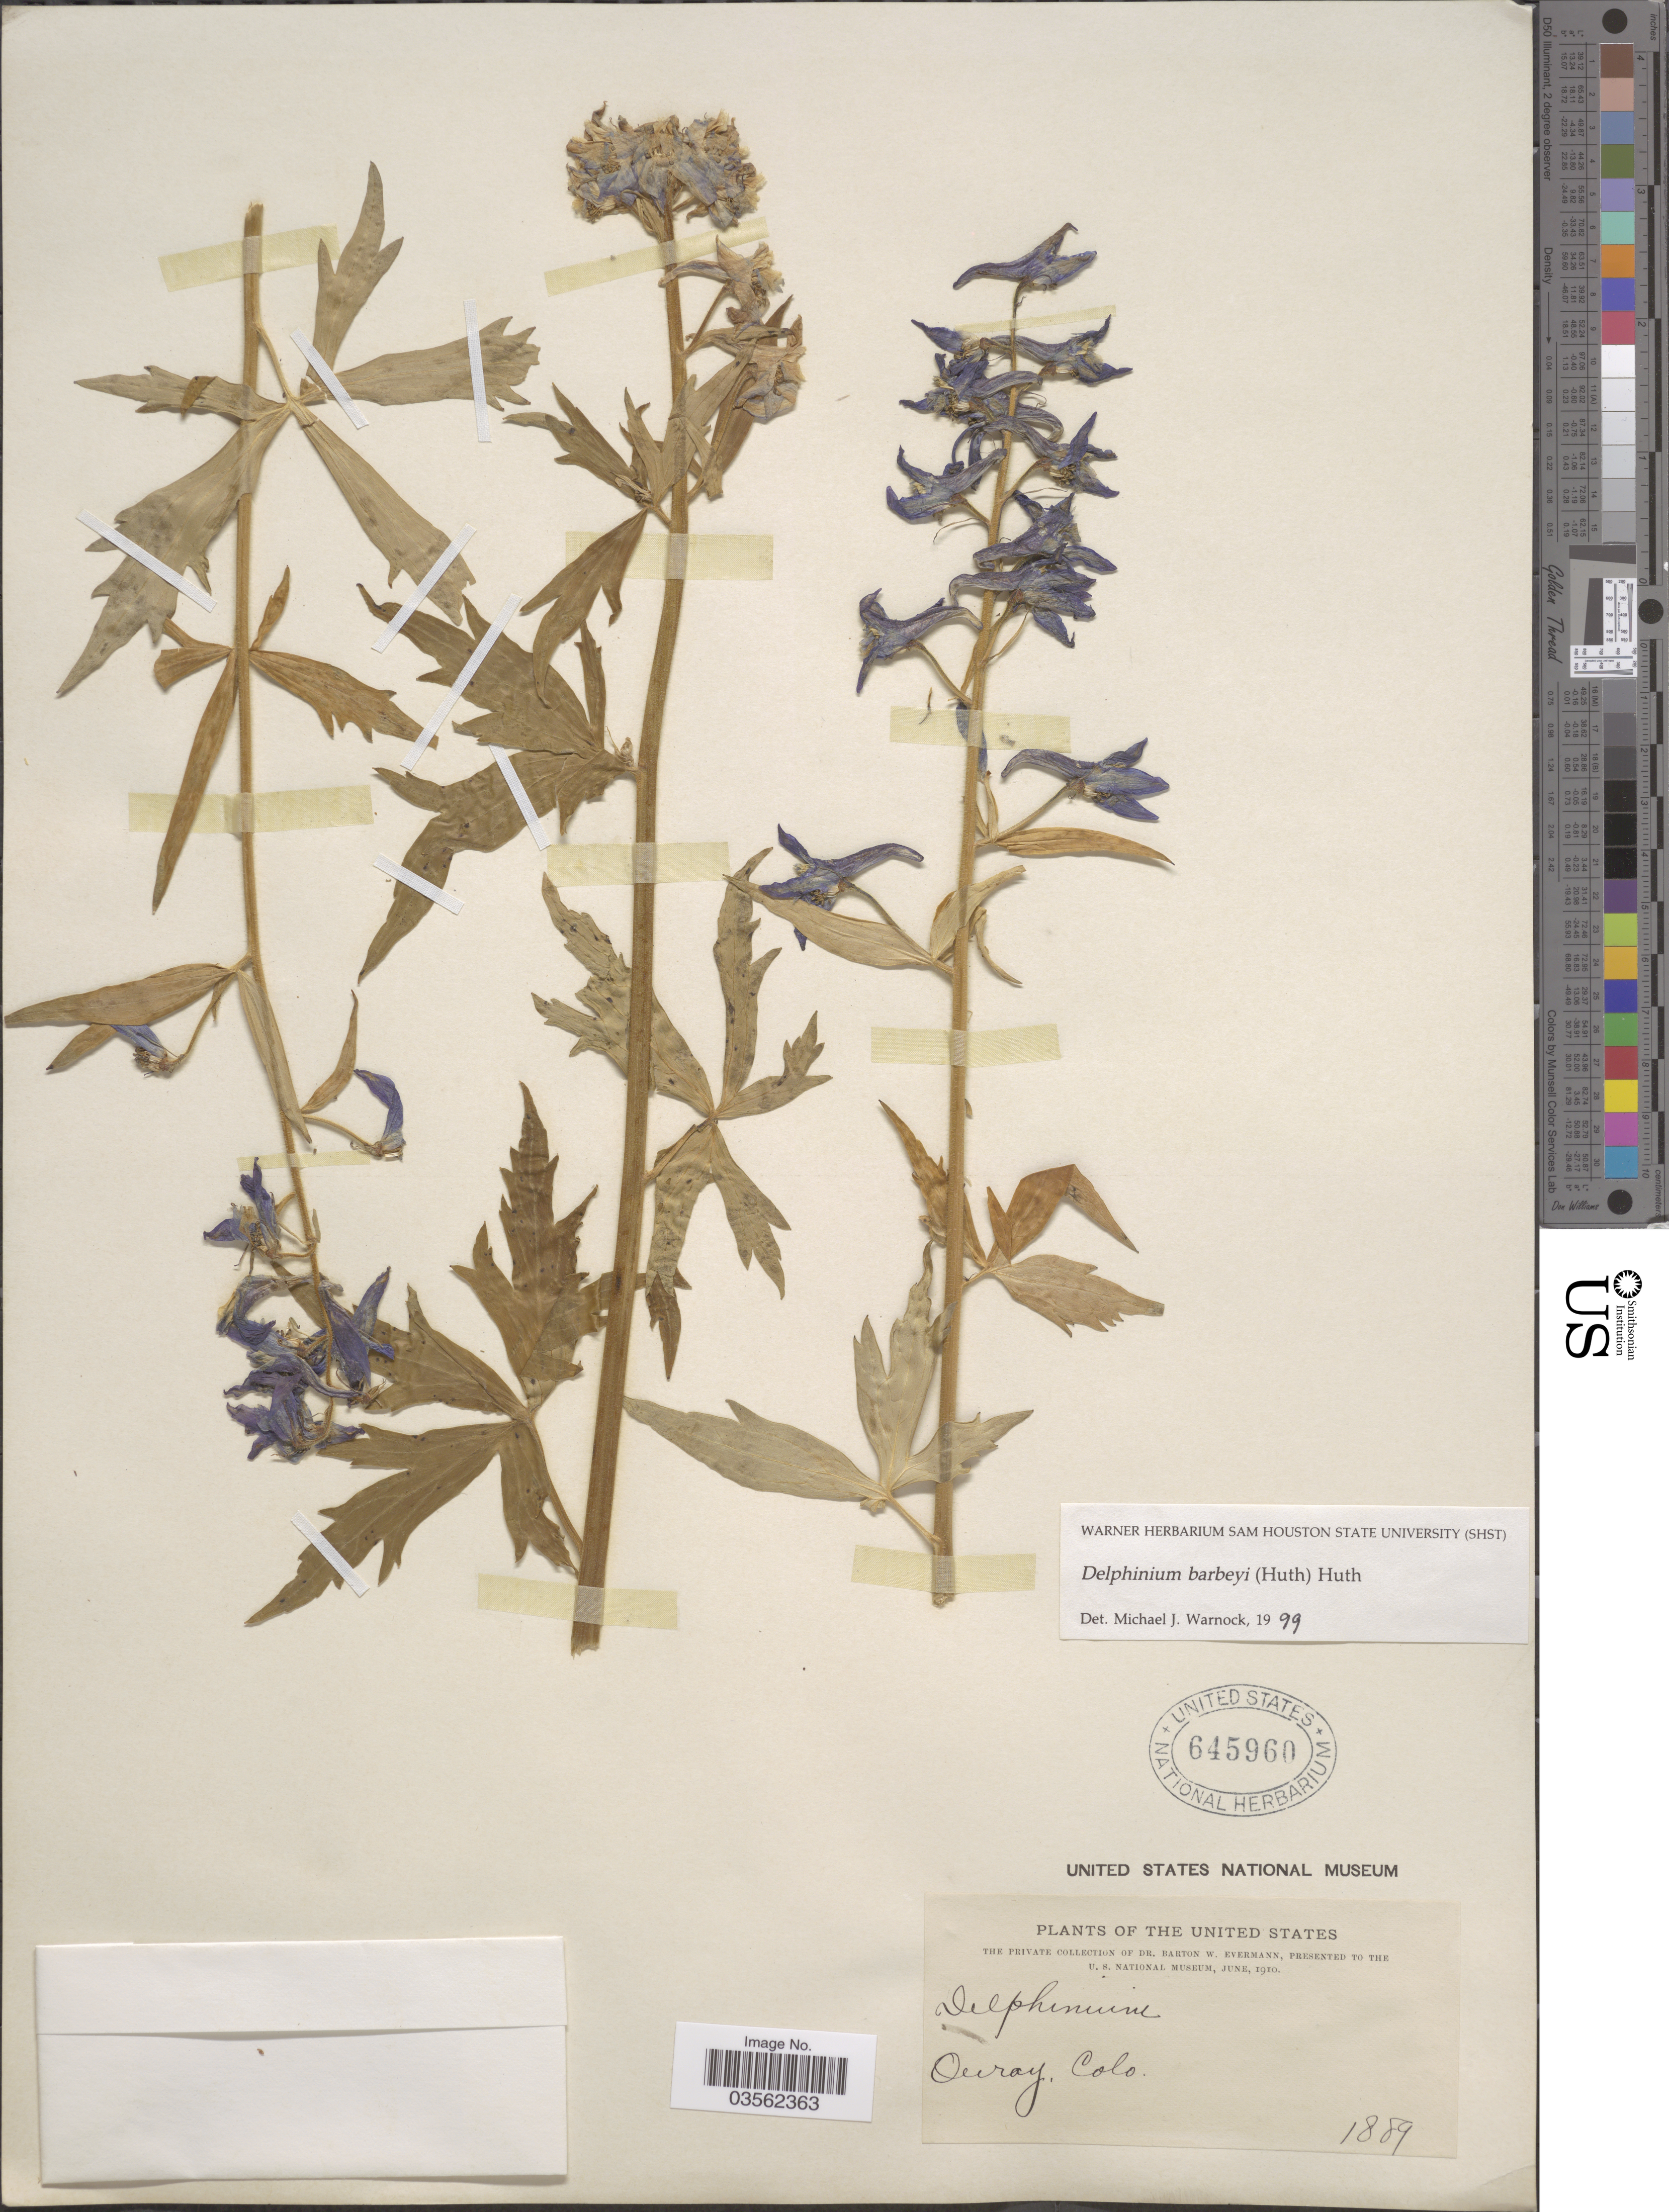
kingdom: Plantae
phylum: Tracheophyta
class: Magnoliopsida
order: Ranunculales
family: Ranunculaceae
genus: Delphinium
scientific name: Delphinium barbeyi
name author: (Huth) Huth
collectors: B. W. Evermann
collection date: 1889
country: United States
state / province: Colorado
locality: Ouray.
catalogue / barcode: US 645960